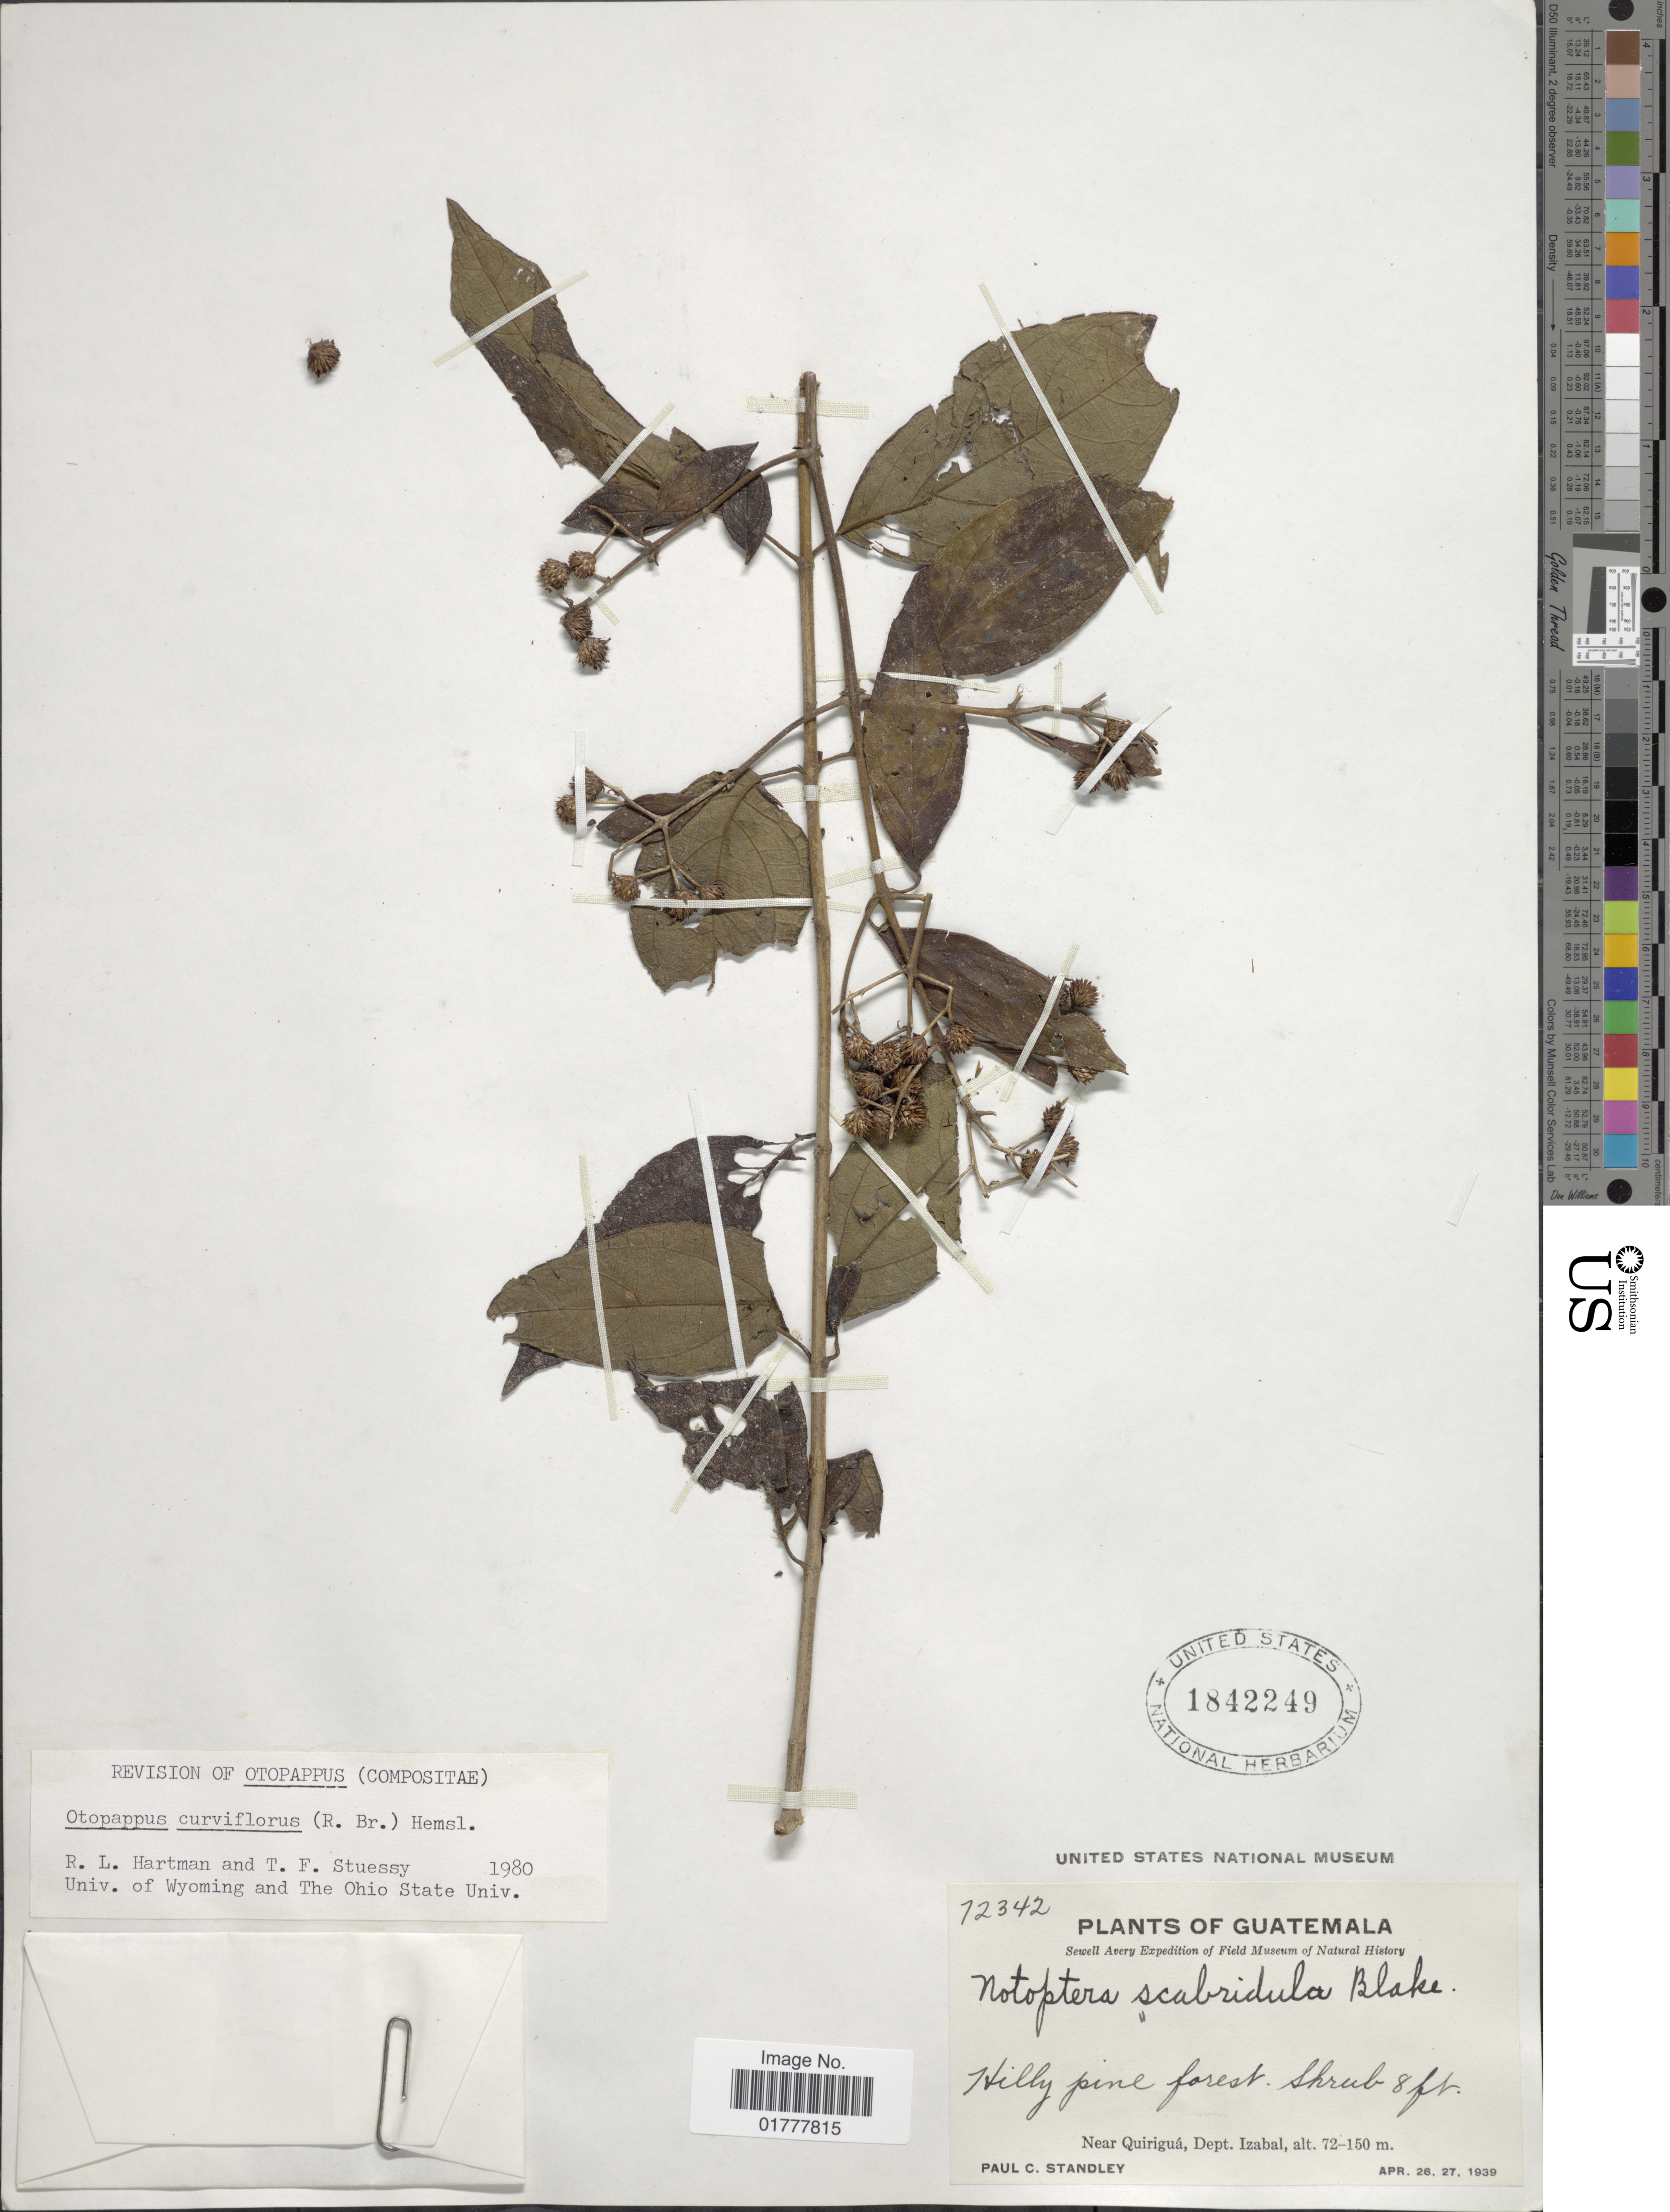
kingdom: Plantae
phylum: Tracheophyta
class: Magnoliopsida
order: Asterales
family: Asteraceae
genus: Otopappus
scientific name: Otopappus curviflorus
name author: (R. Br.) Hemsl.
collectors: P. C. Standley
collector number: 72342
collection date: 1939-03-27/1939-04-26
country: Guatemala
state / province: Izabal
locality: Near Quirigua, Dept. Izabal.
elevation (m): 72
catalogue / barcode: US 1842249